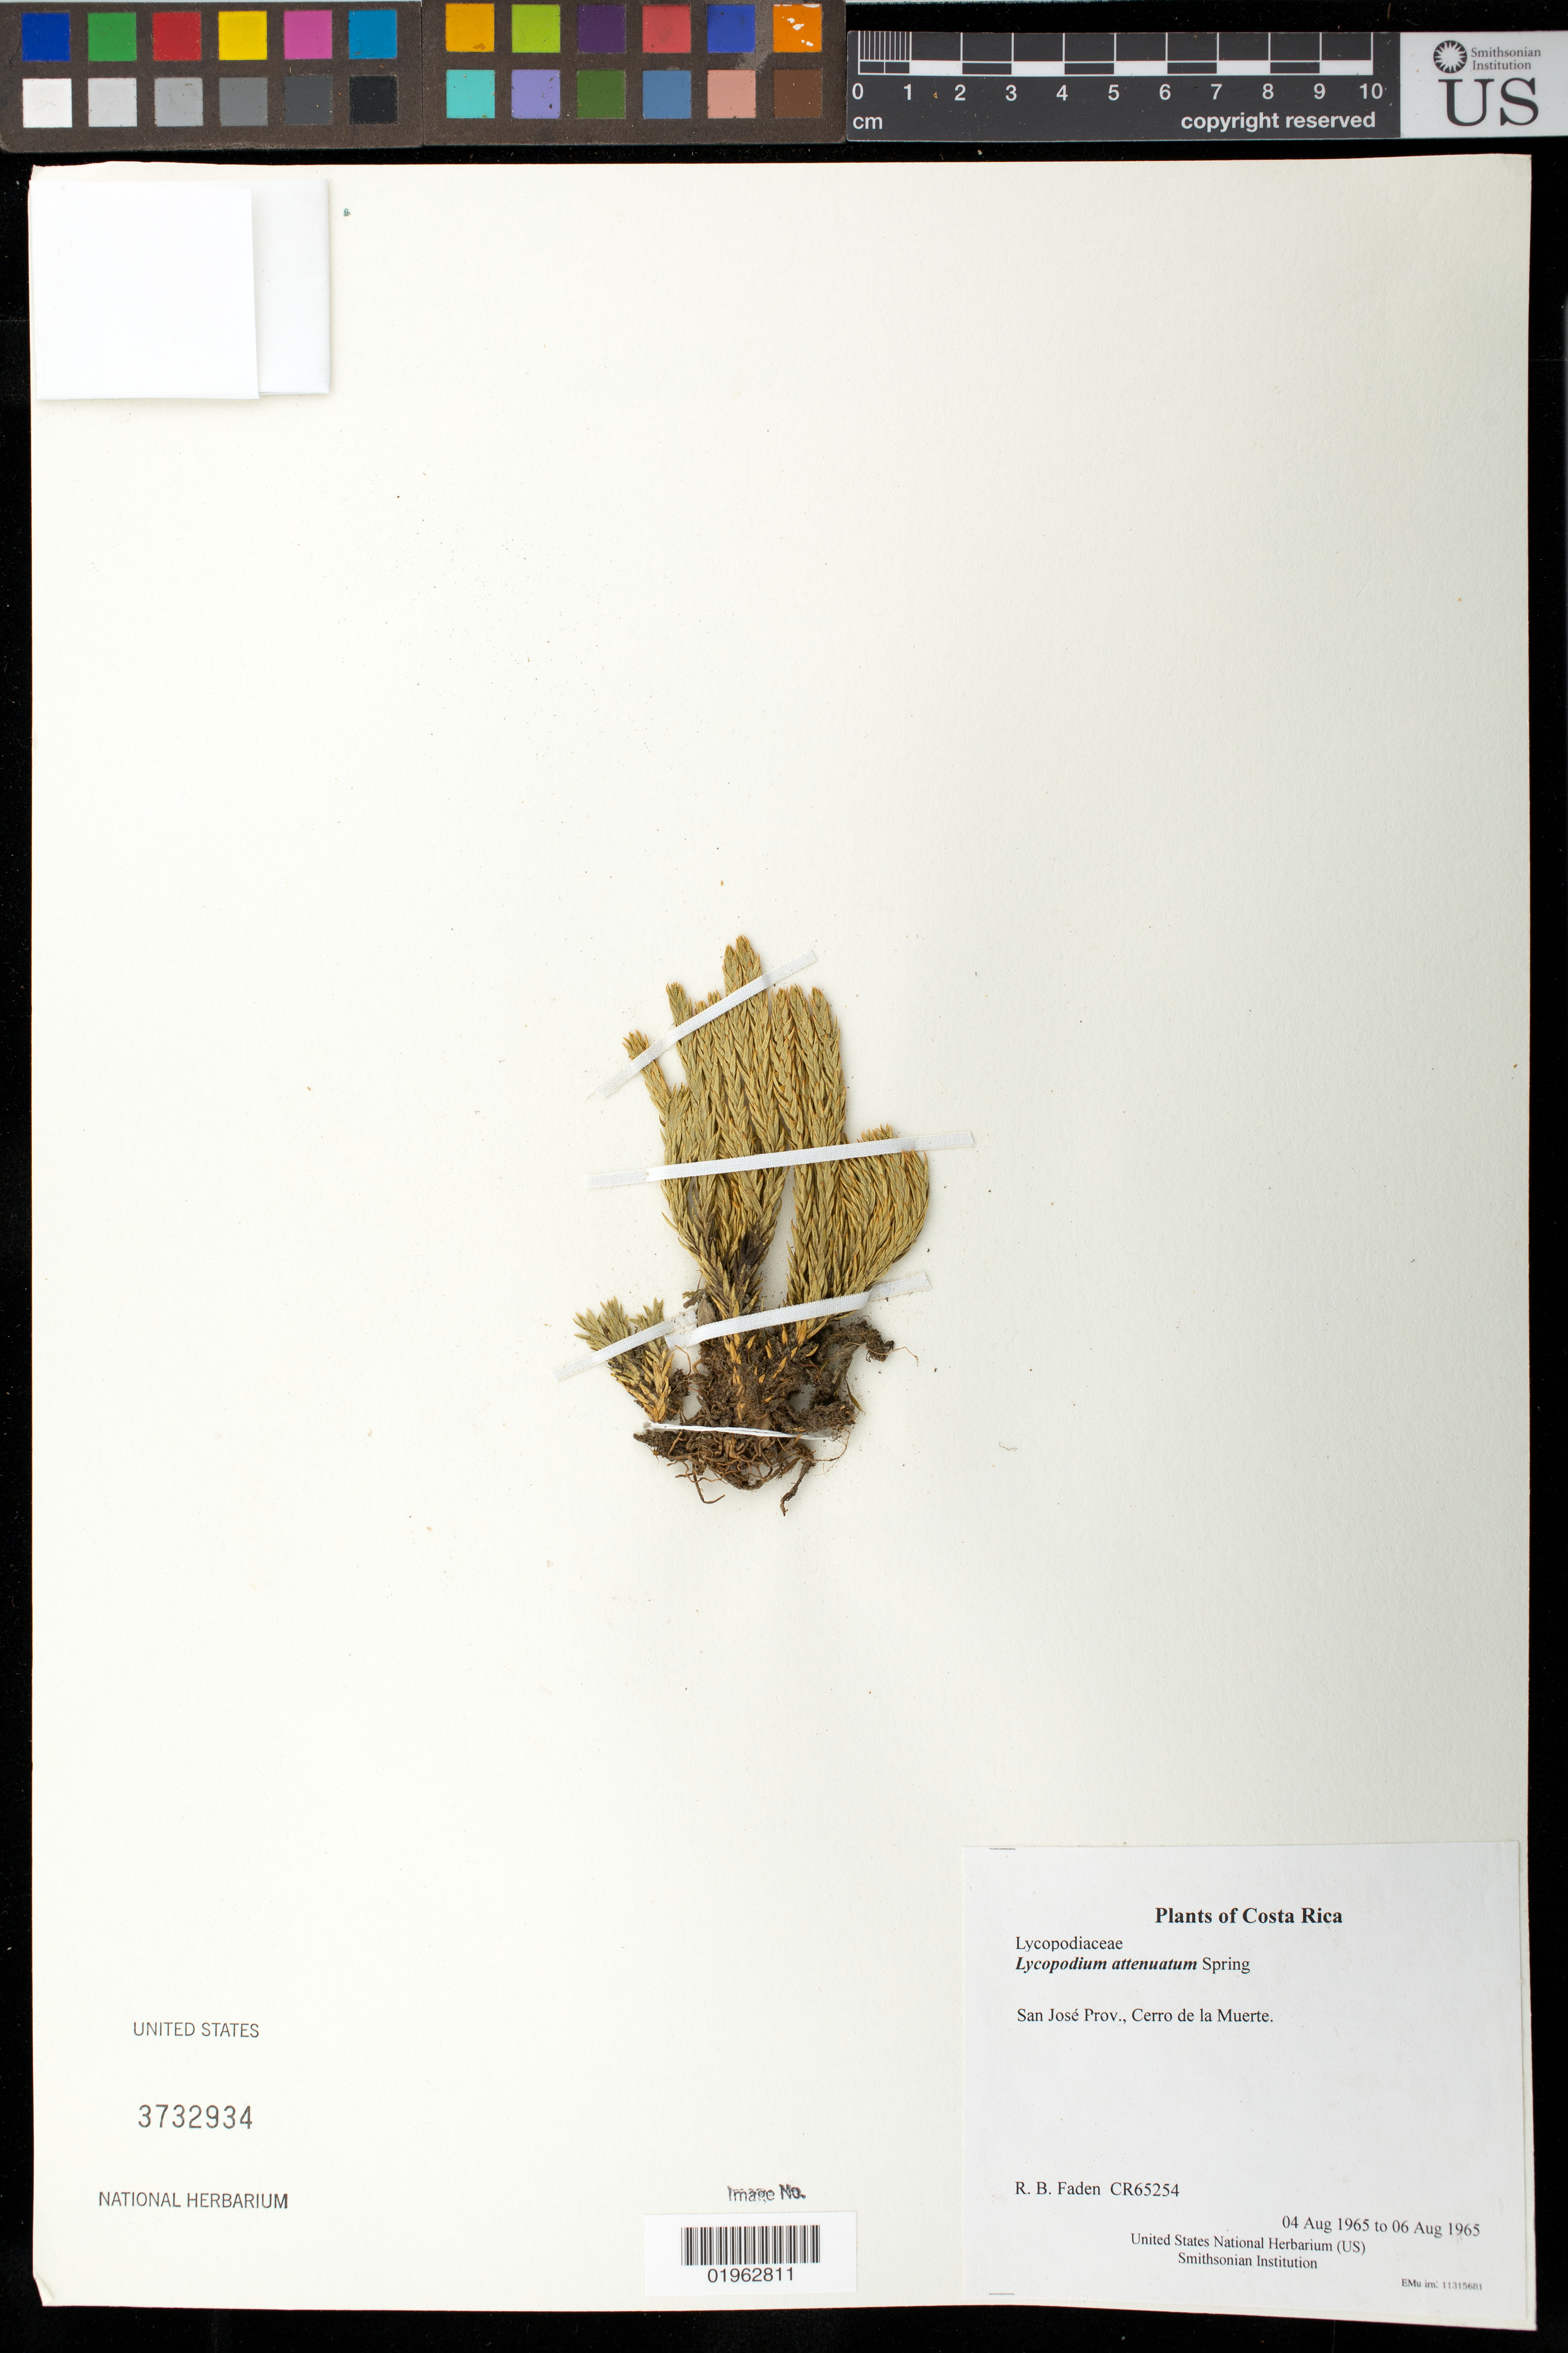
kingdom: Plantae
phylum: Tracheophyta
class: Lycopodiopsida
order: Lycopodiales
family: Lycopodiaceae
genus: Phlegmariurus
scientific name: Phlegmariurus attenuatus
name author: (Spring) B. Øllg.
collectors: R. B. Faden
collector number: CR65254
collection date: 1965-08-04/1965-08-06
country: Costa Rica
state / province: San José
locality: Cerro de la Muerte.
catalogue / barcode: US 3732934